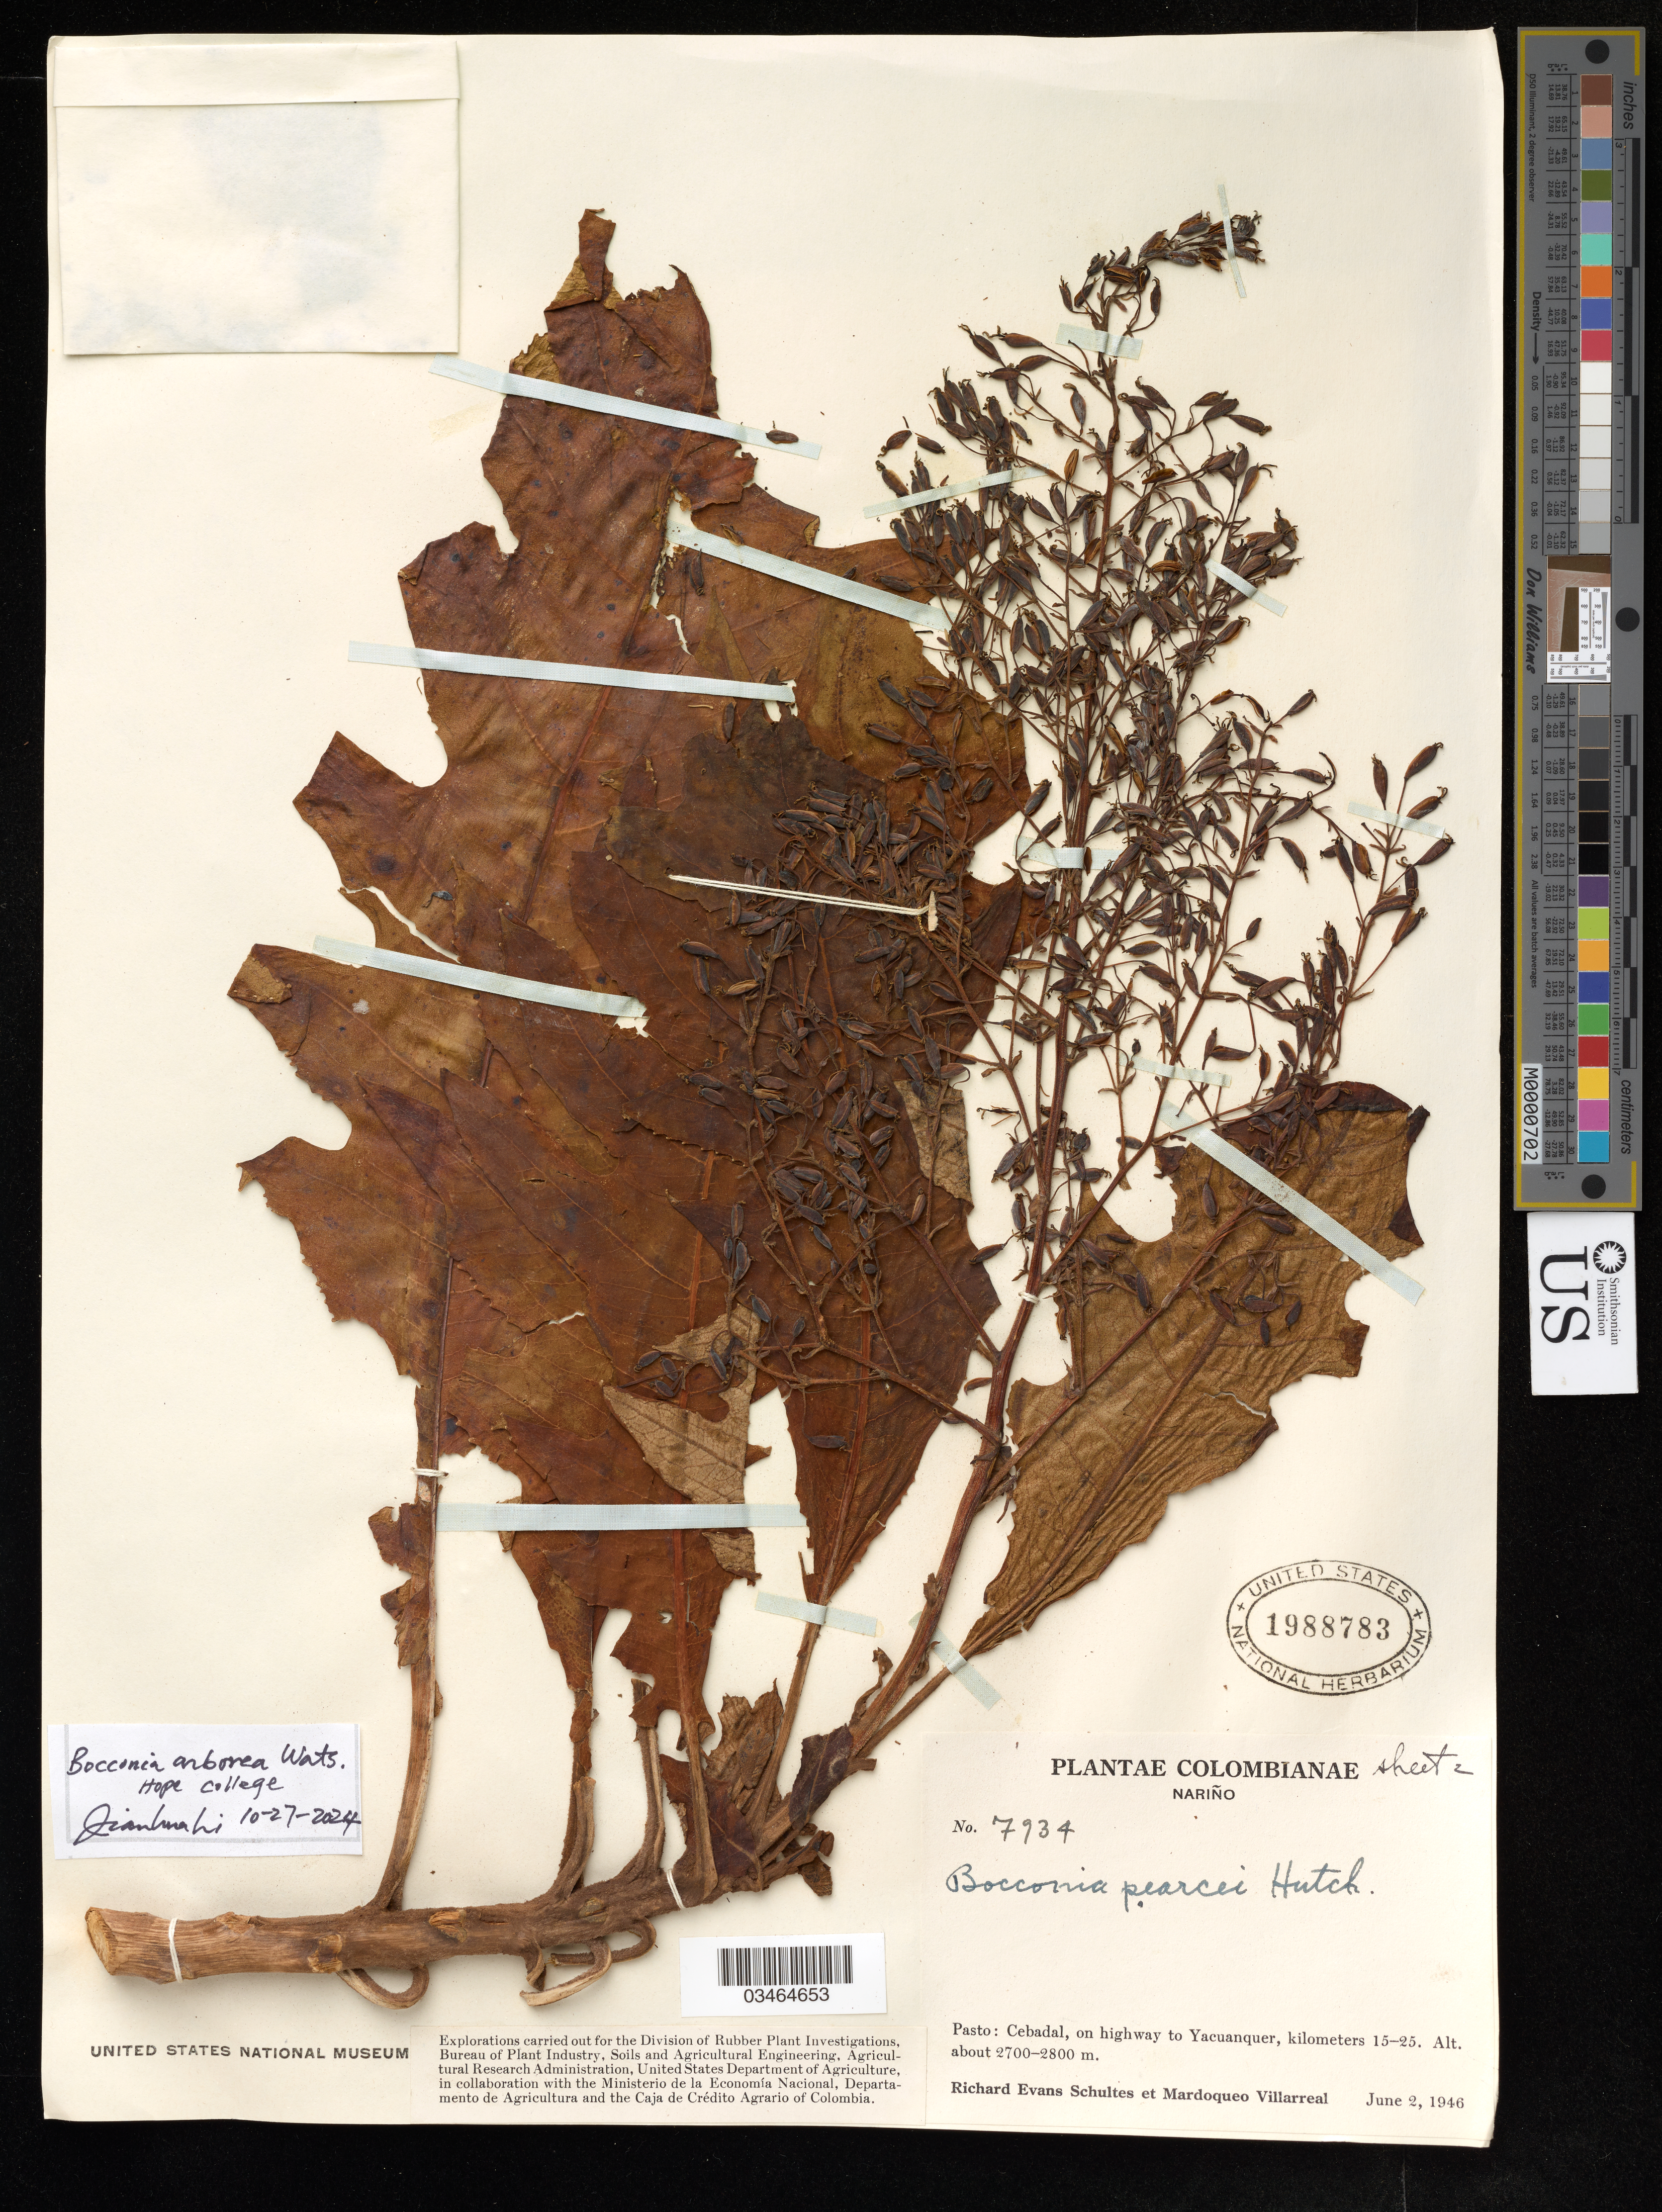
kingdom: Plantae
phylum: Tracheophyta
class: Magnoliopsida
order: Ranunculales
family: Papaveraceae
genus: Bocconia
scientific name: Bocconia arborea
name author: S. Watson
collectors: R. Schultes & M. Villarreal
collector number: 7934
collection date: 1946-06-02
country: Colombia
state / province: Nariño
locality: Pasto: Cebadal, on highway to Yacuanquer, kilometers 15-25 m.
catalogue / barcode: US 1988783